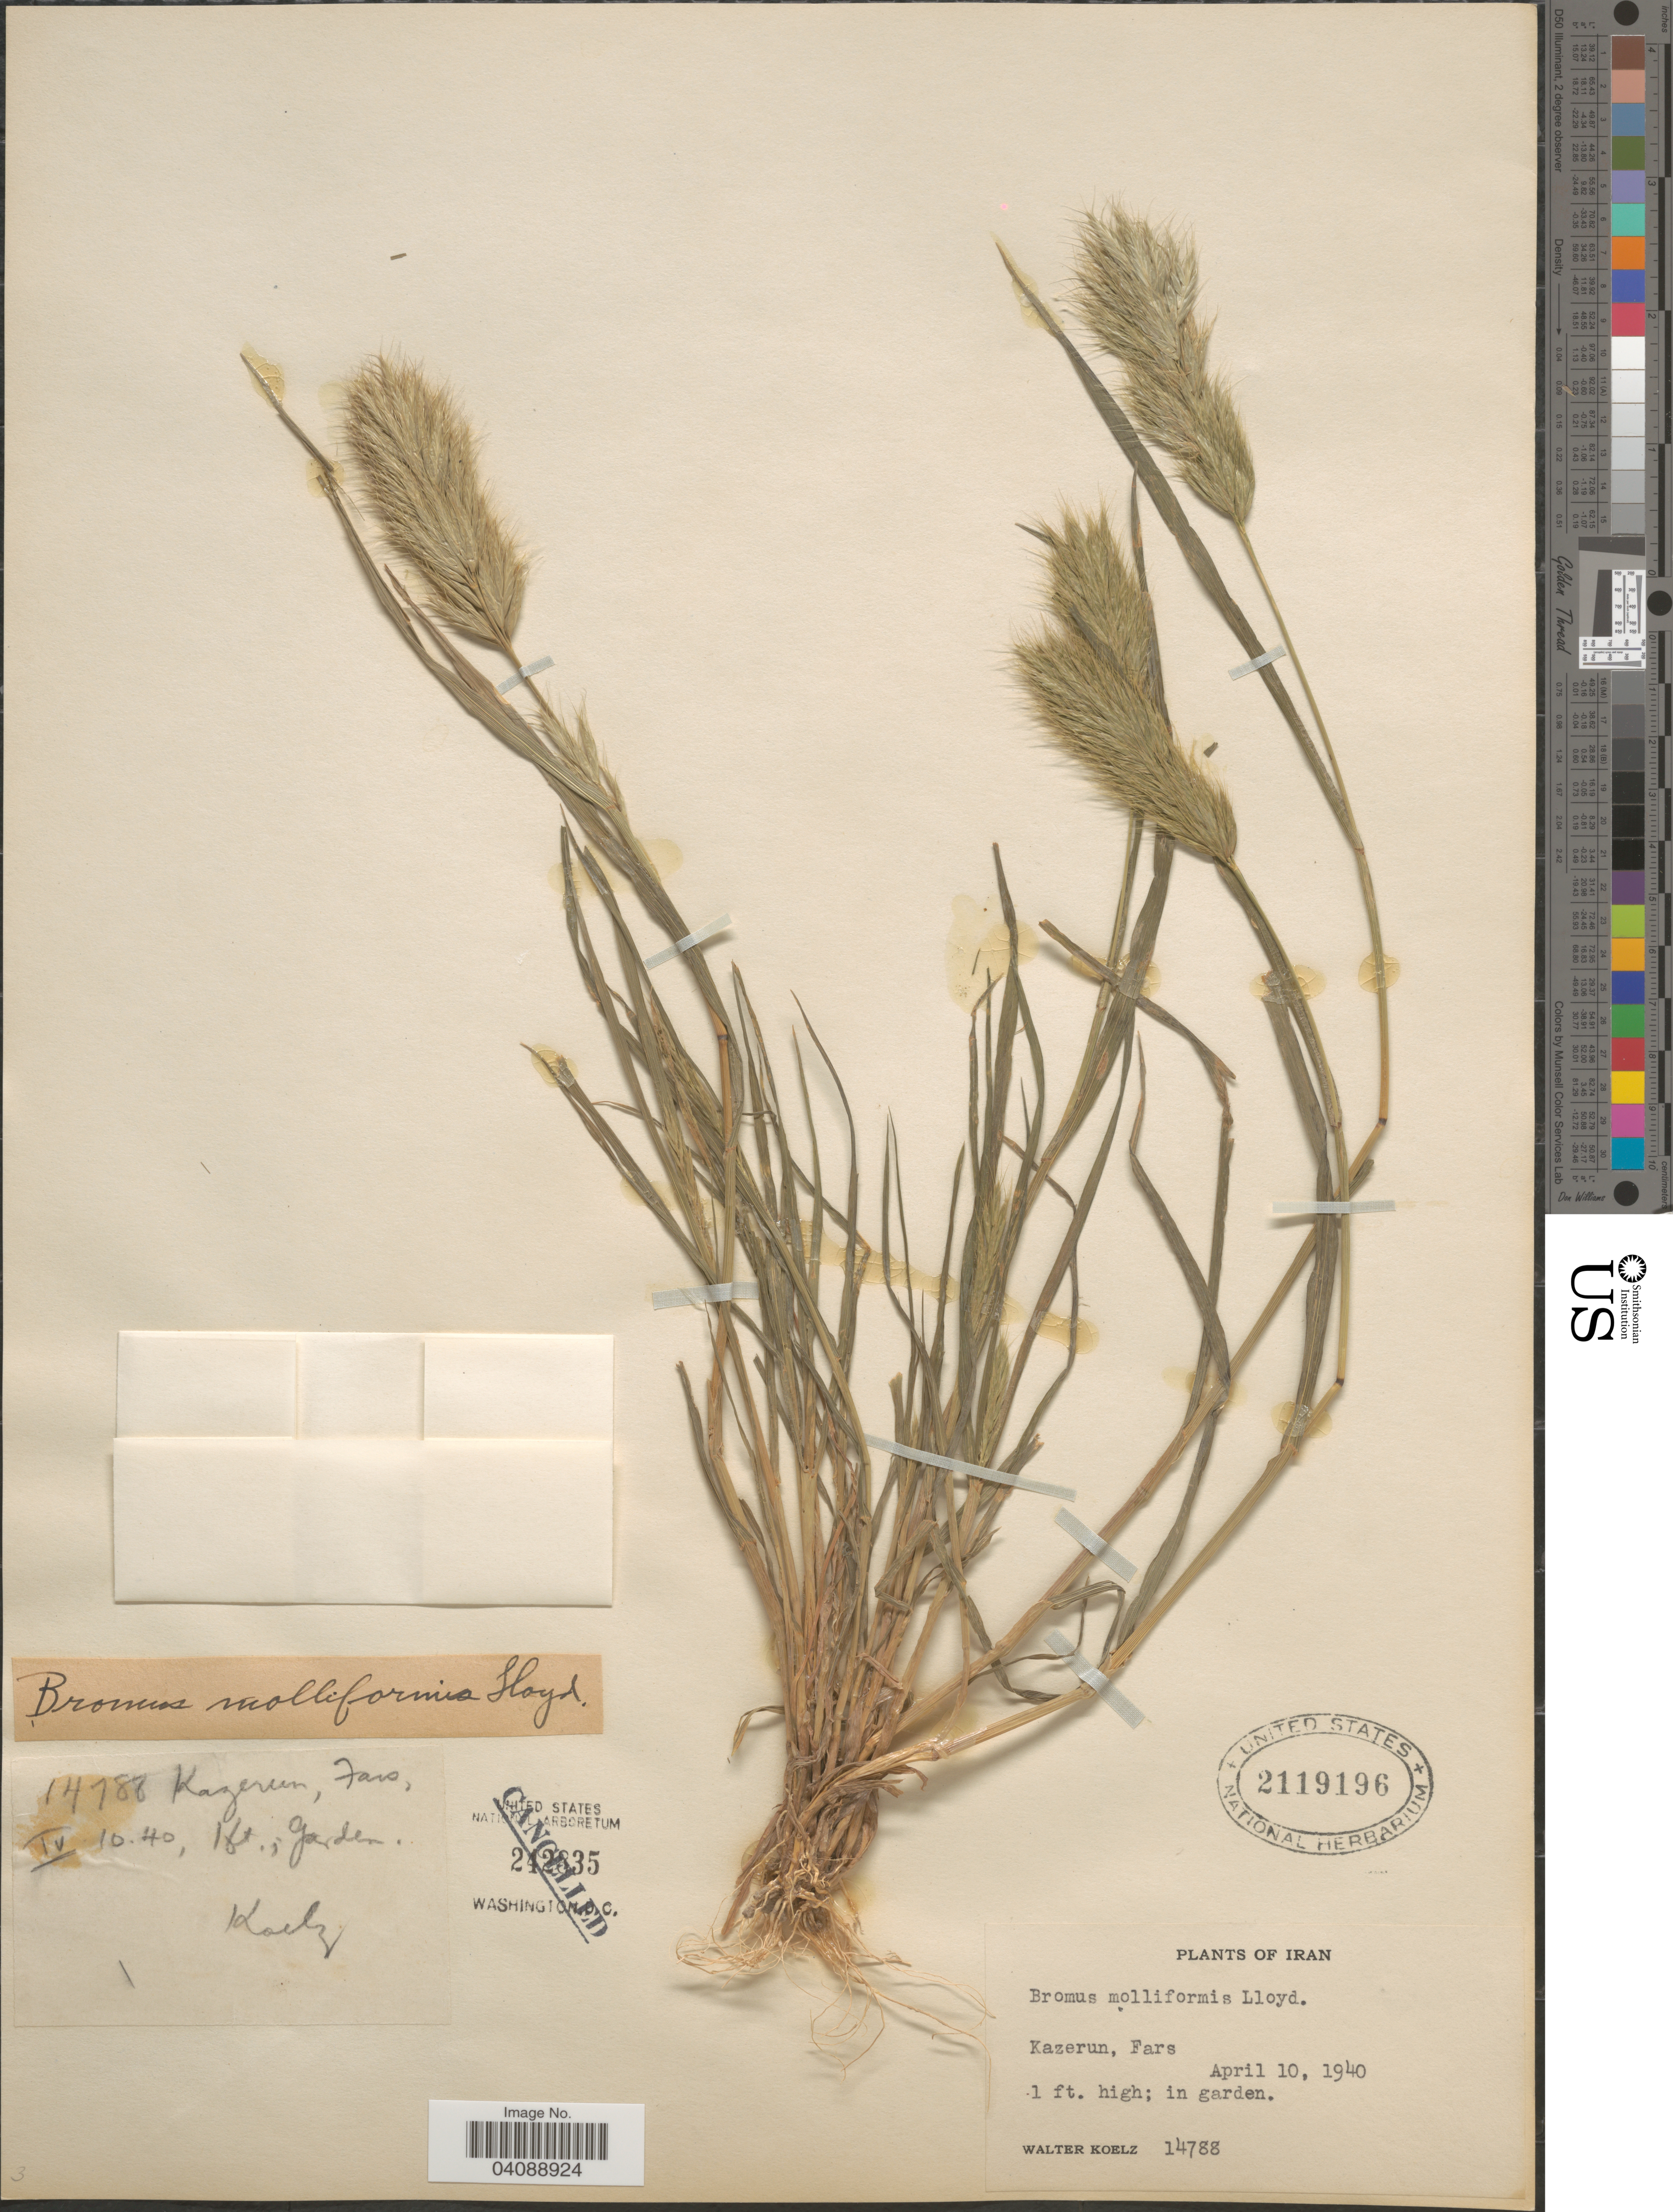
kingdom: Plantae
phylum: Tracheophyta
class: Liliopsida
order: Poales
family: Poaceae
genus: Bromus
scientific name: Bromus hordeaceus subsp. divaricatus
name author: (Bonnier & Layens) Kerguélen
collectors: W. N. Koelz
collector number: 14788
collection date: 1940-04-10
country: Iran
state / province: Fars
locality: Kazerun.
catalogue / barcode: US 2119196